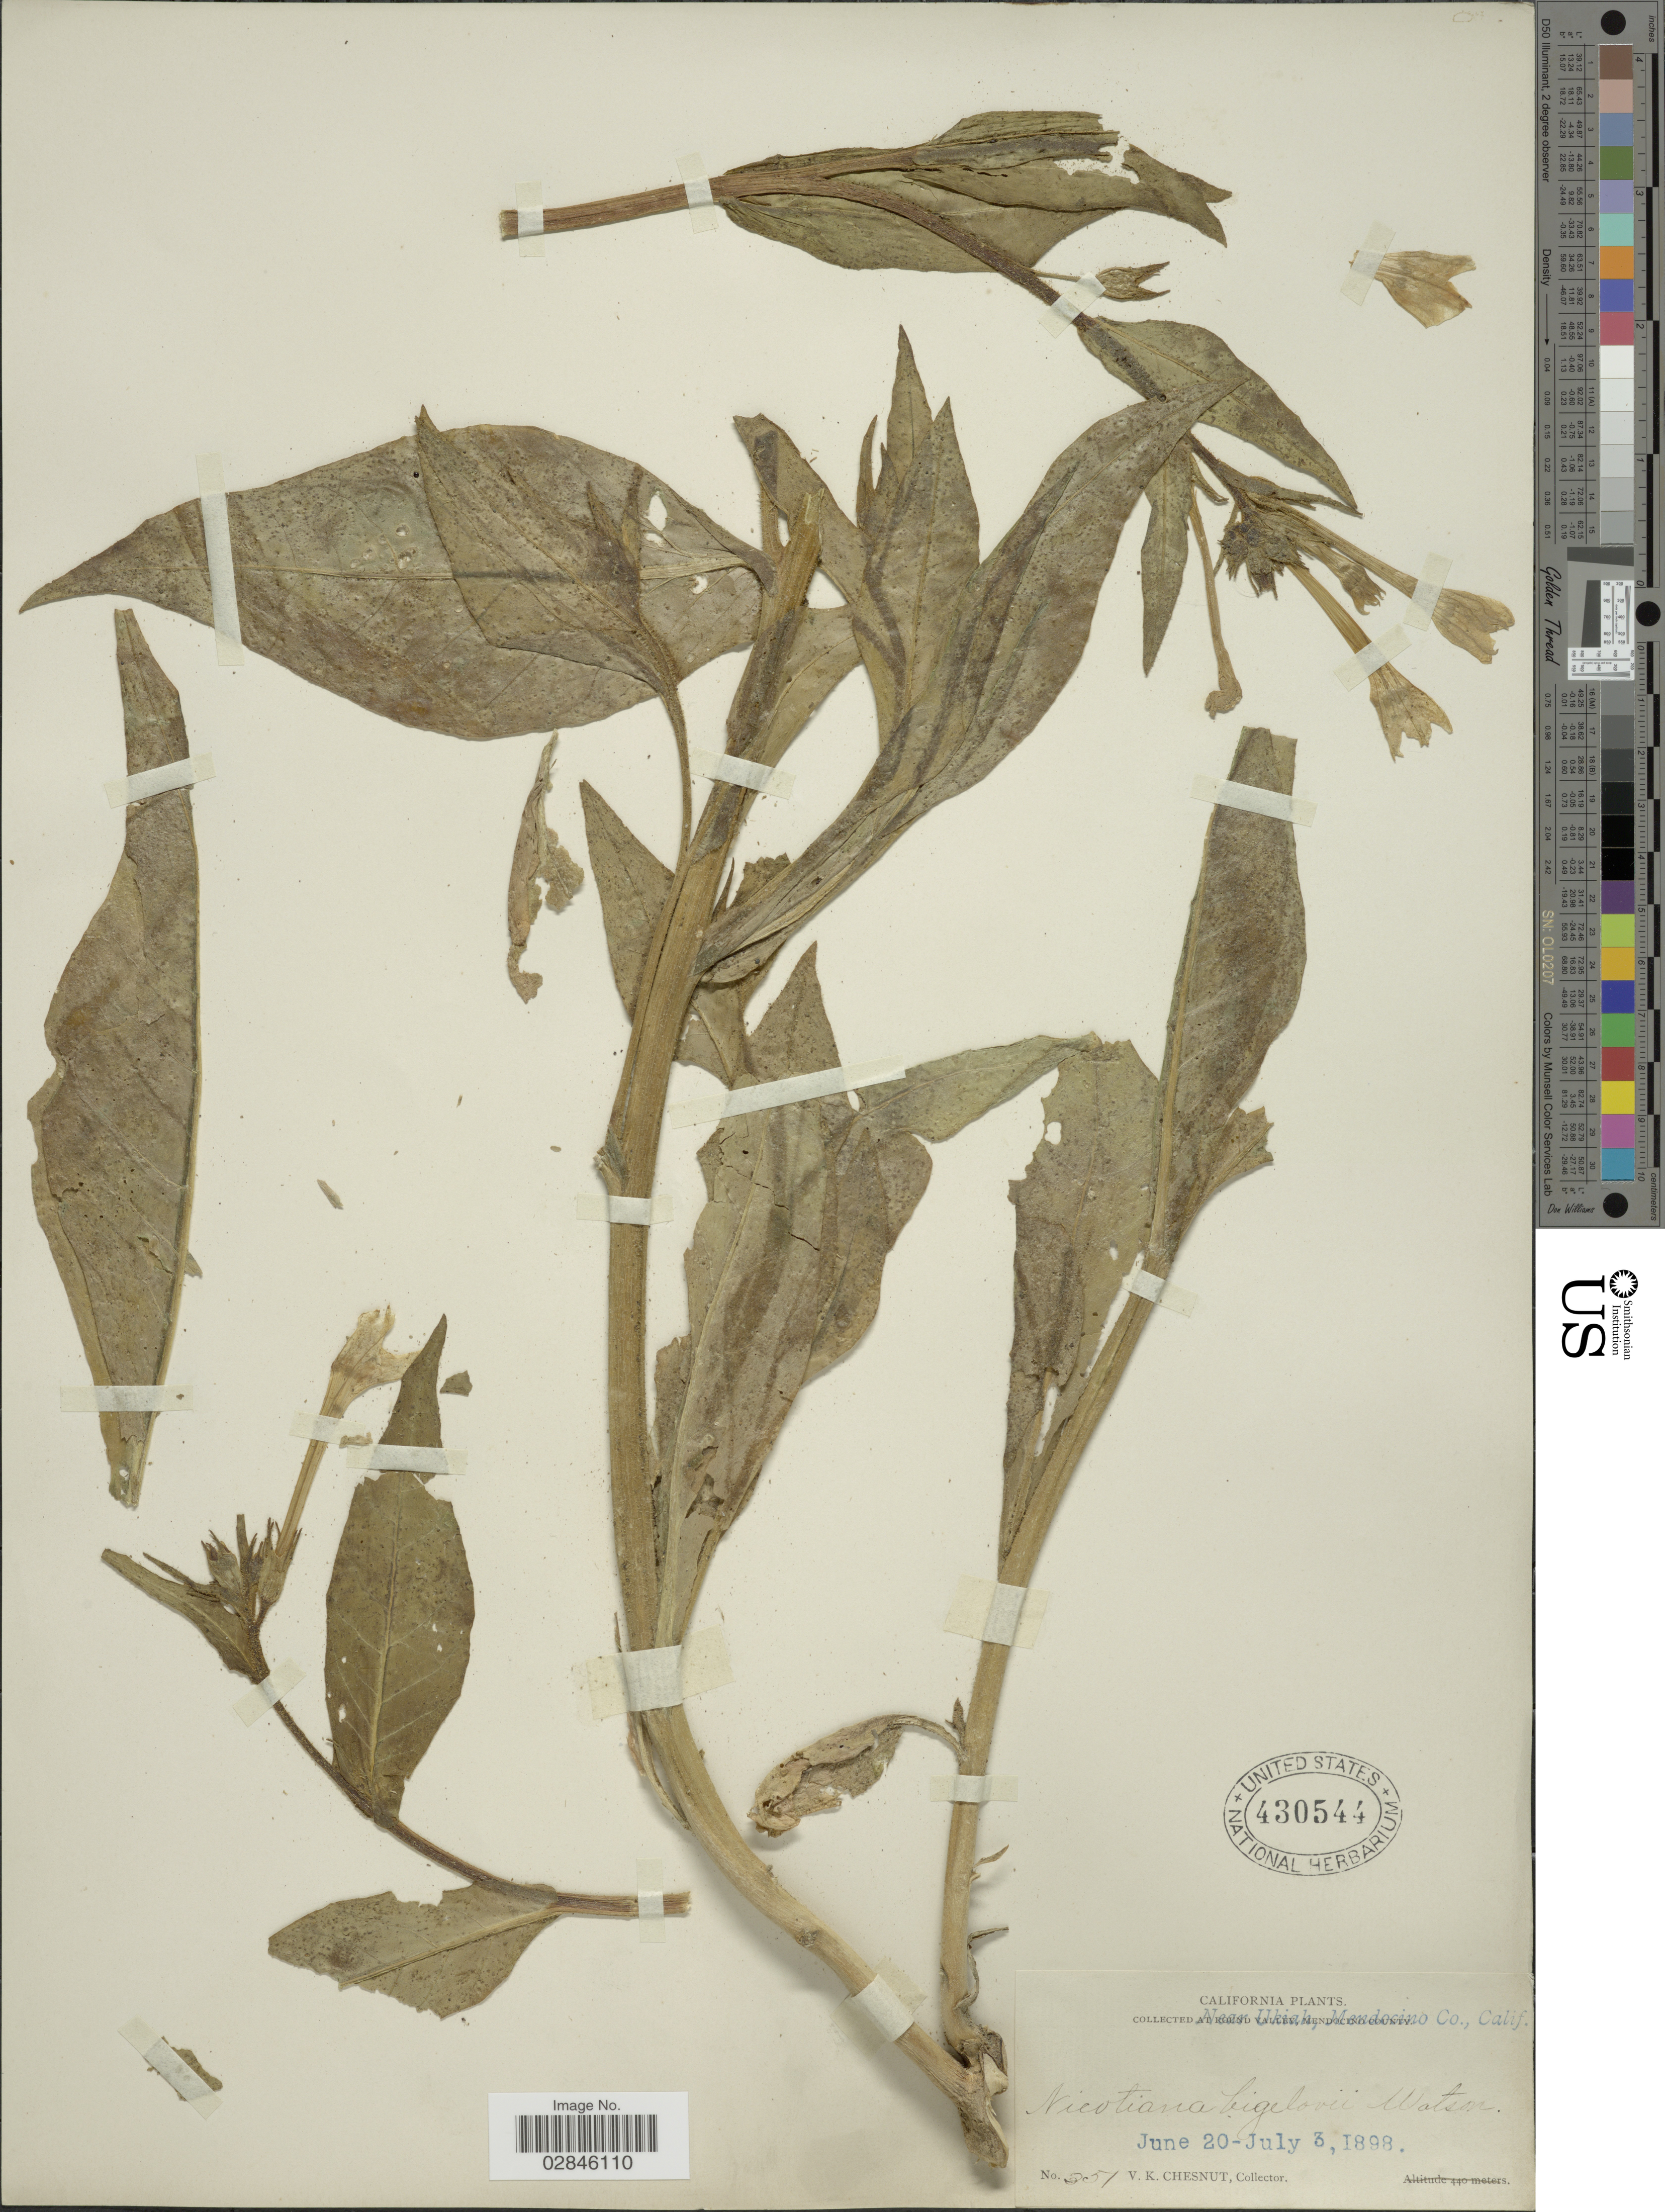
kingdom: Plantae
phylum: Tracheophyta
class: Magnoliopsida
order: Solanales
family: Solanaceae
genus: Nicotiana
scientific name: Nicotiana bigelovii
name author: S. Watson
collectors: V. Chesnut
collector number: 351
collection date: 1898-06-20/1898-07-03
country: United States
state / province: California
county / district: Mendocino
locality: Near Ukiah, Mendocino Co., Calif.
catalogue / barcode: US 430544